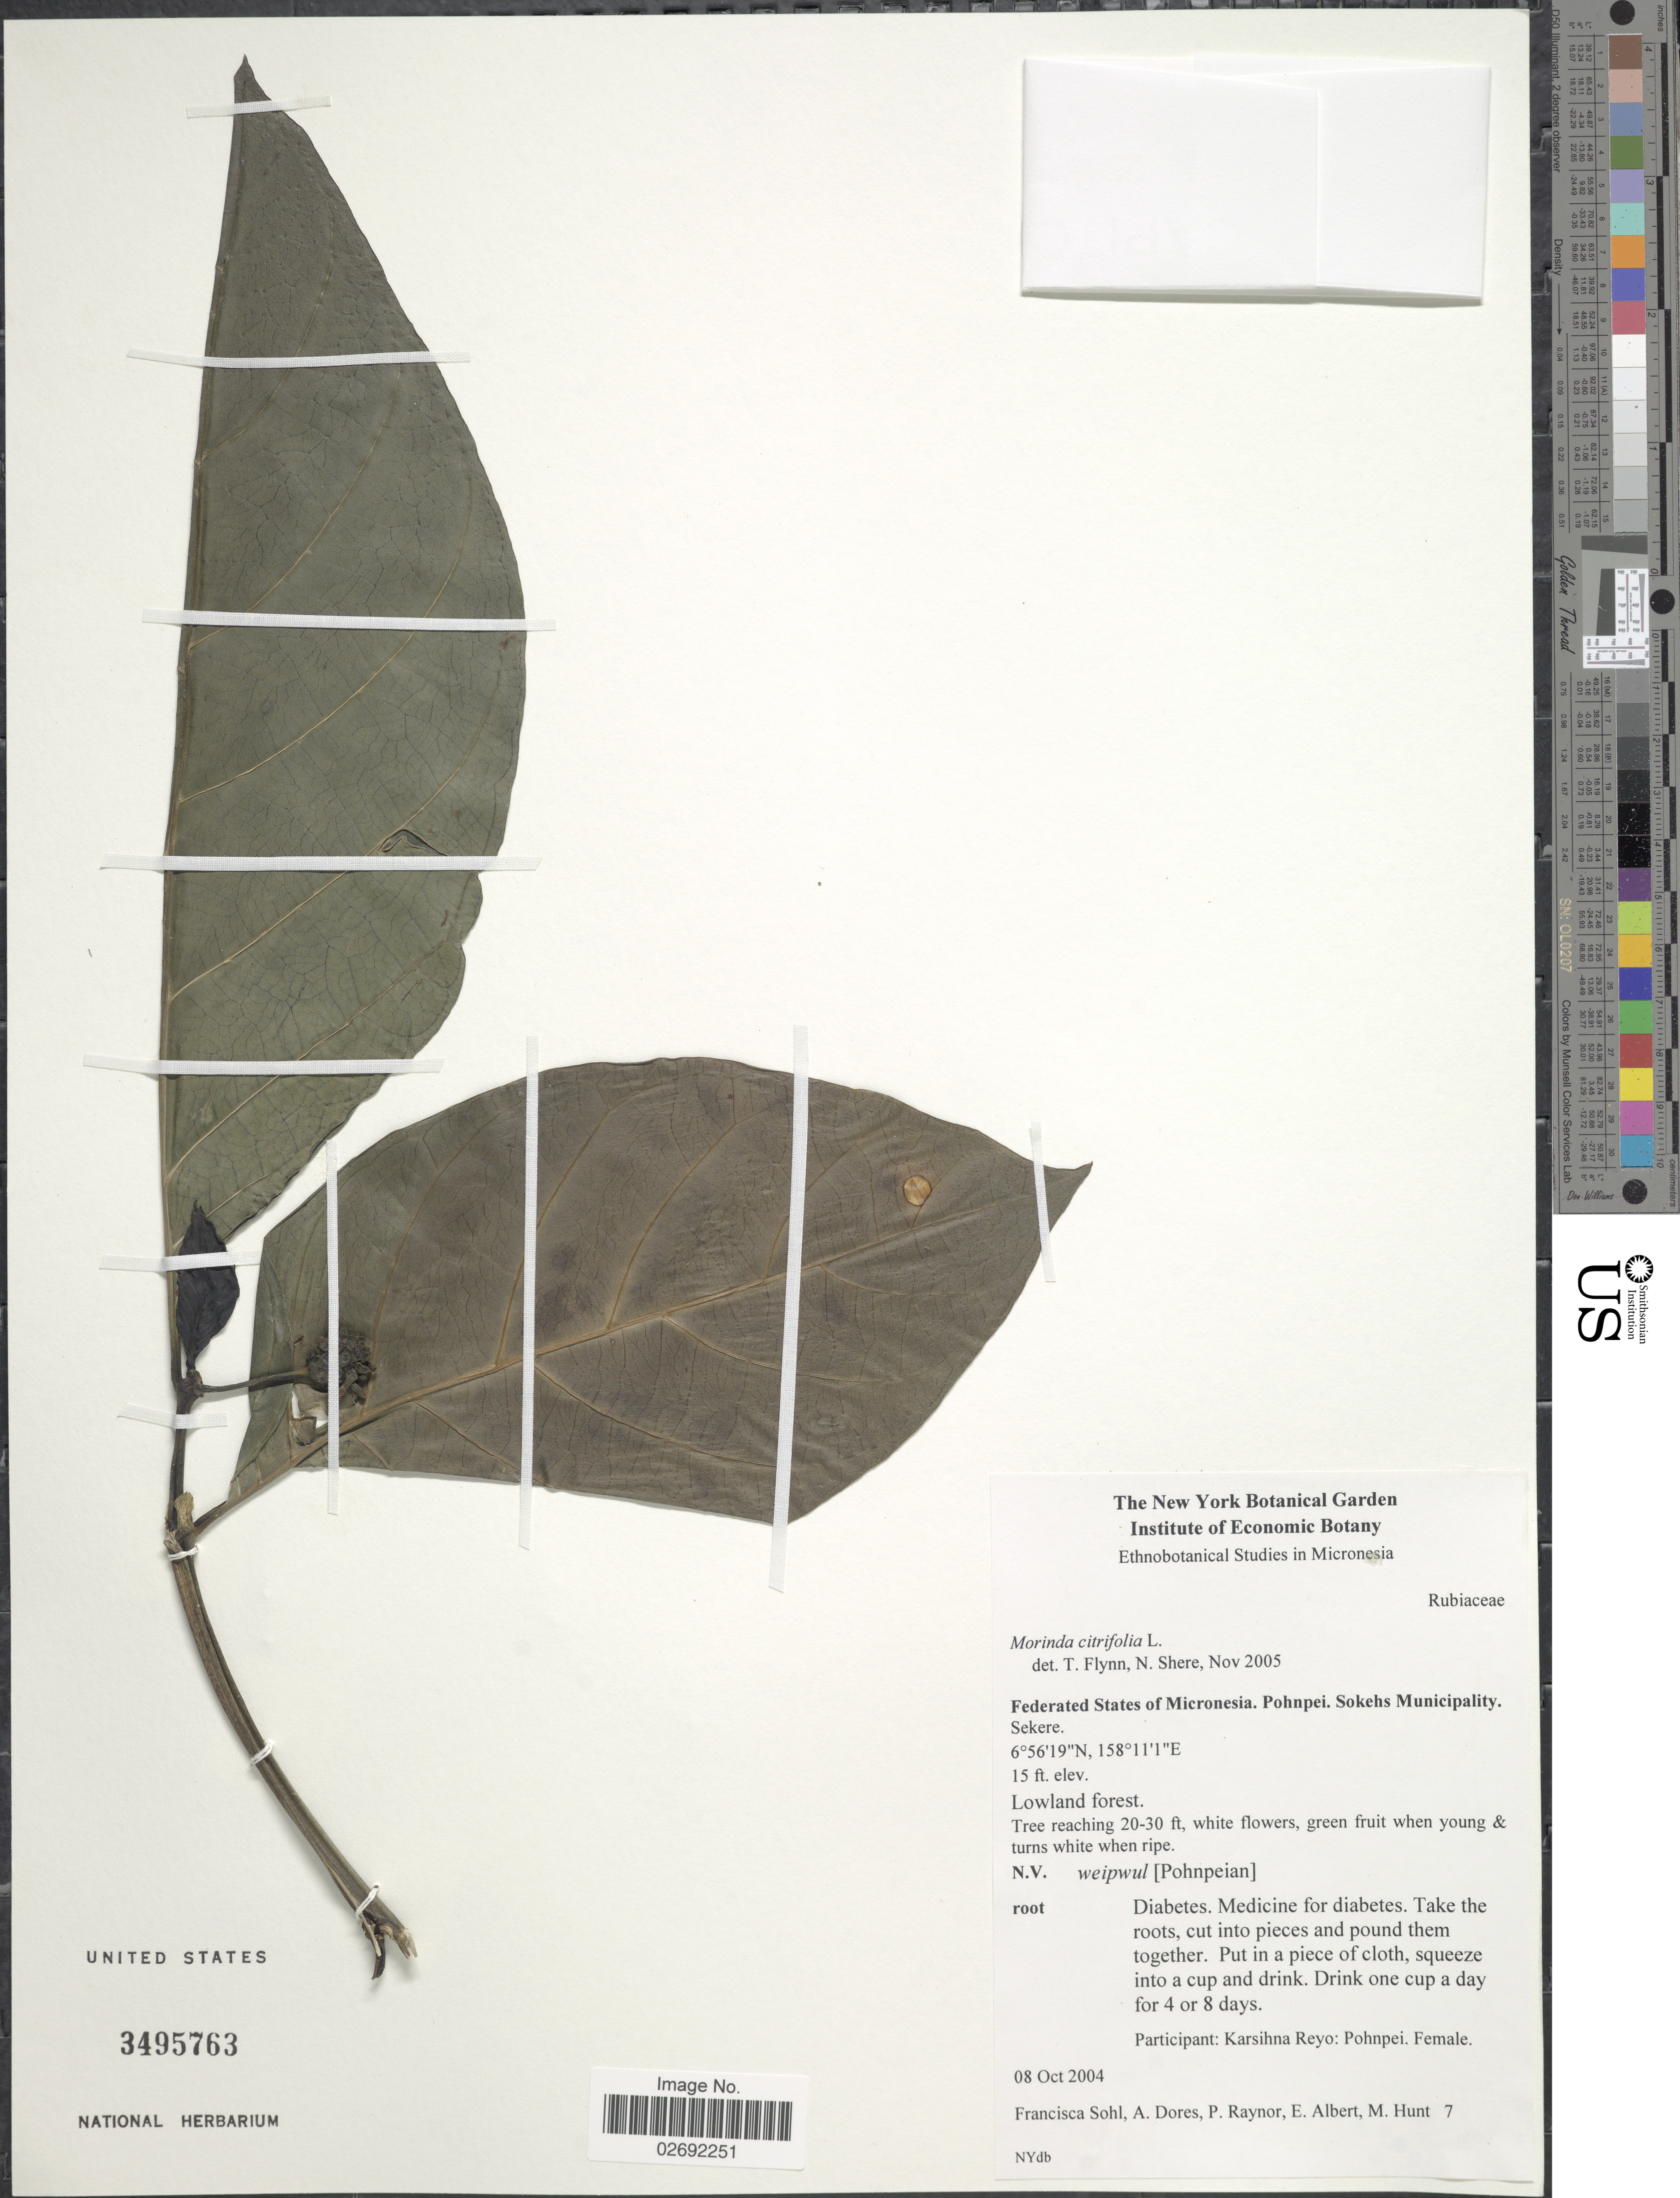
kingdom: Plantae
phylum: Tracheophyta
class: Magnoliopsida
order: Gentianales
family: Rubiaceae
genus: Morinda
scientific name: Morinda citrifolia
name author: L.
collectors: F. Sohl, A. Dores, P. Raynor, E. Albert & M. Hunt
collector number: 7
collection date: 2004-10-08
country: Micronesia, Federated States of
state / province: Pohnpei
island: Pohnpei [Ponape]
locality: Sokehs Municipality, Sekere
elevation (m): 5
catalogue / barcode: US 3495763